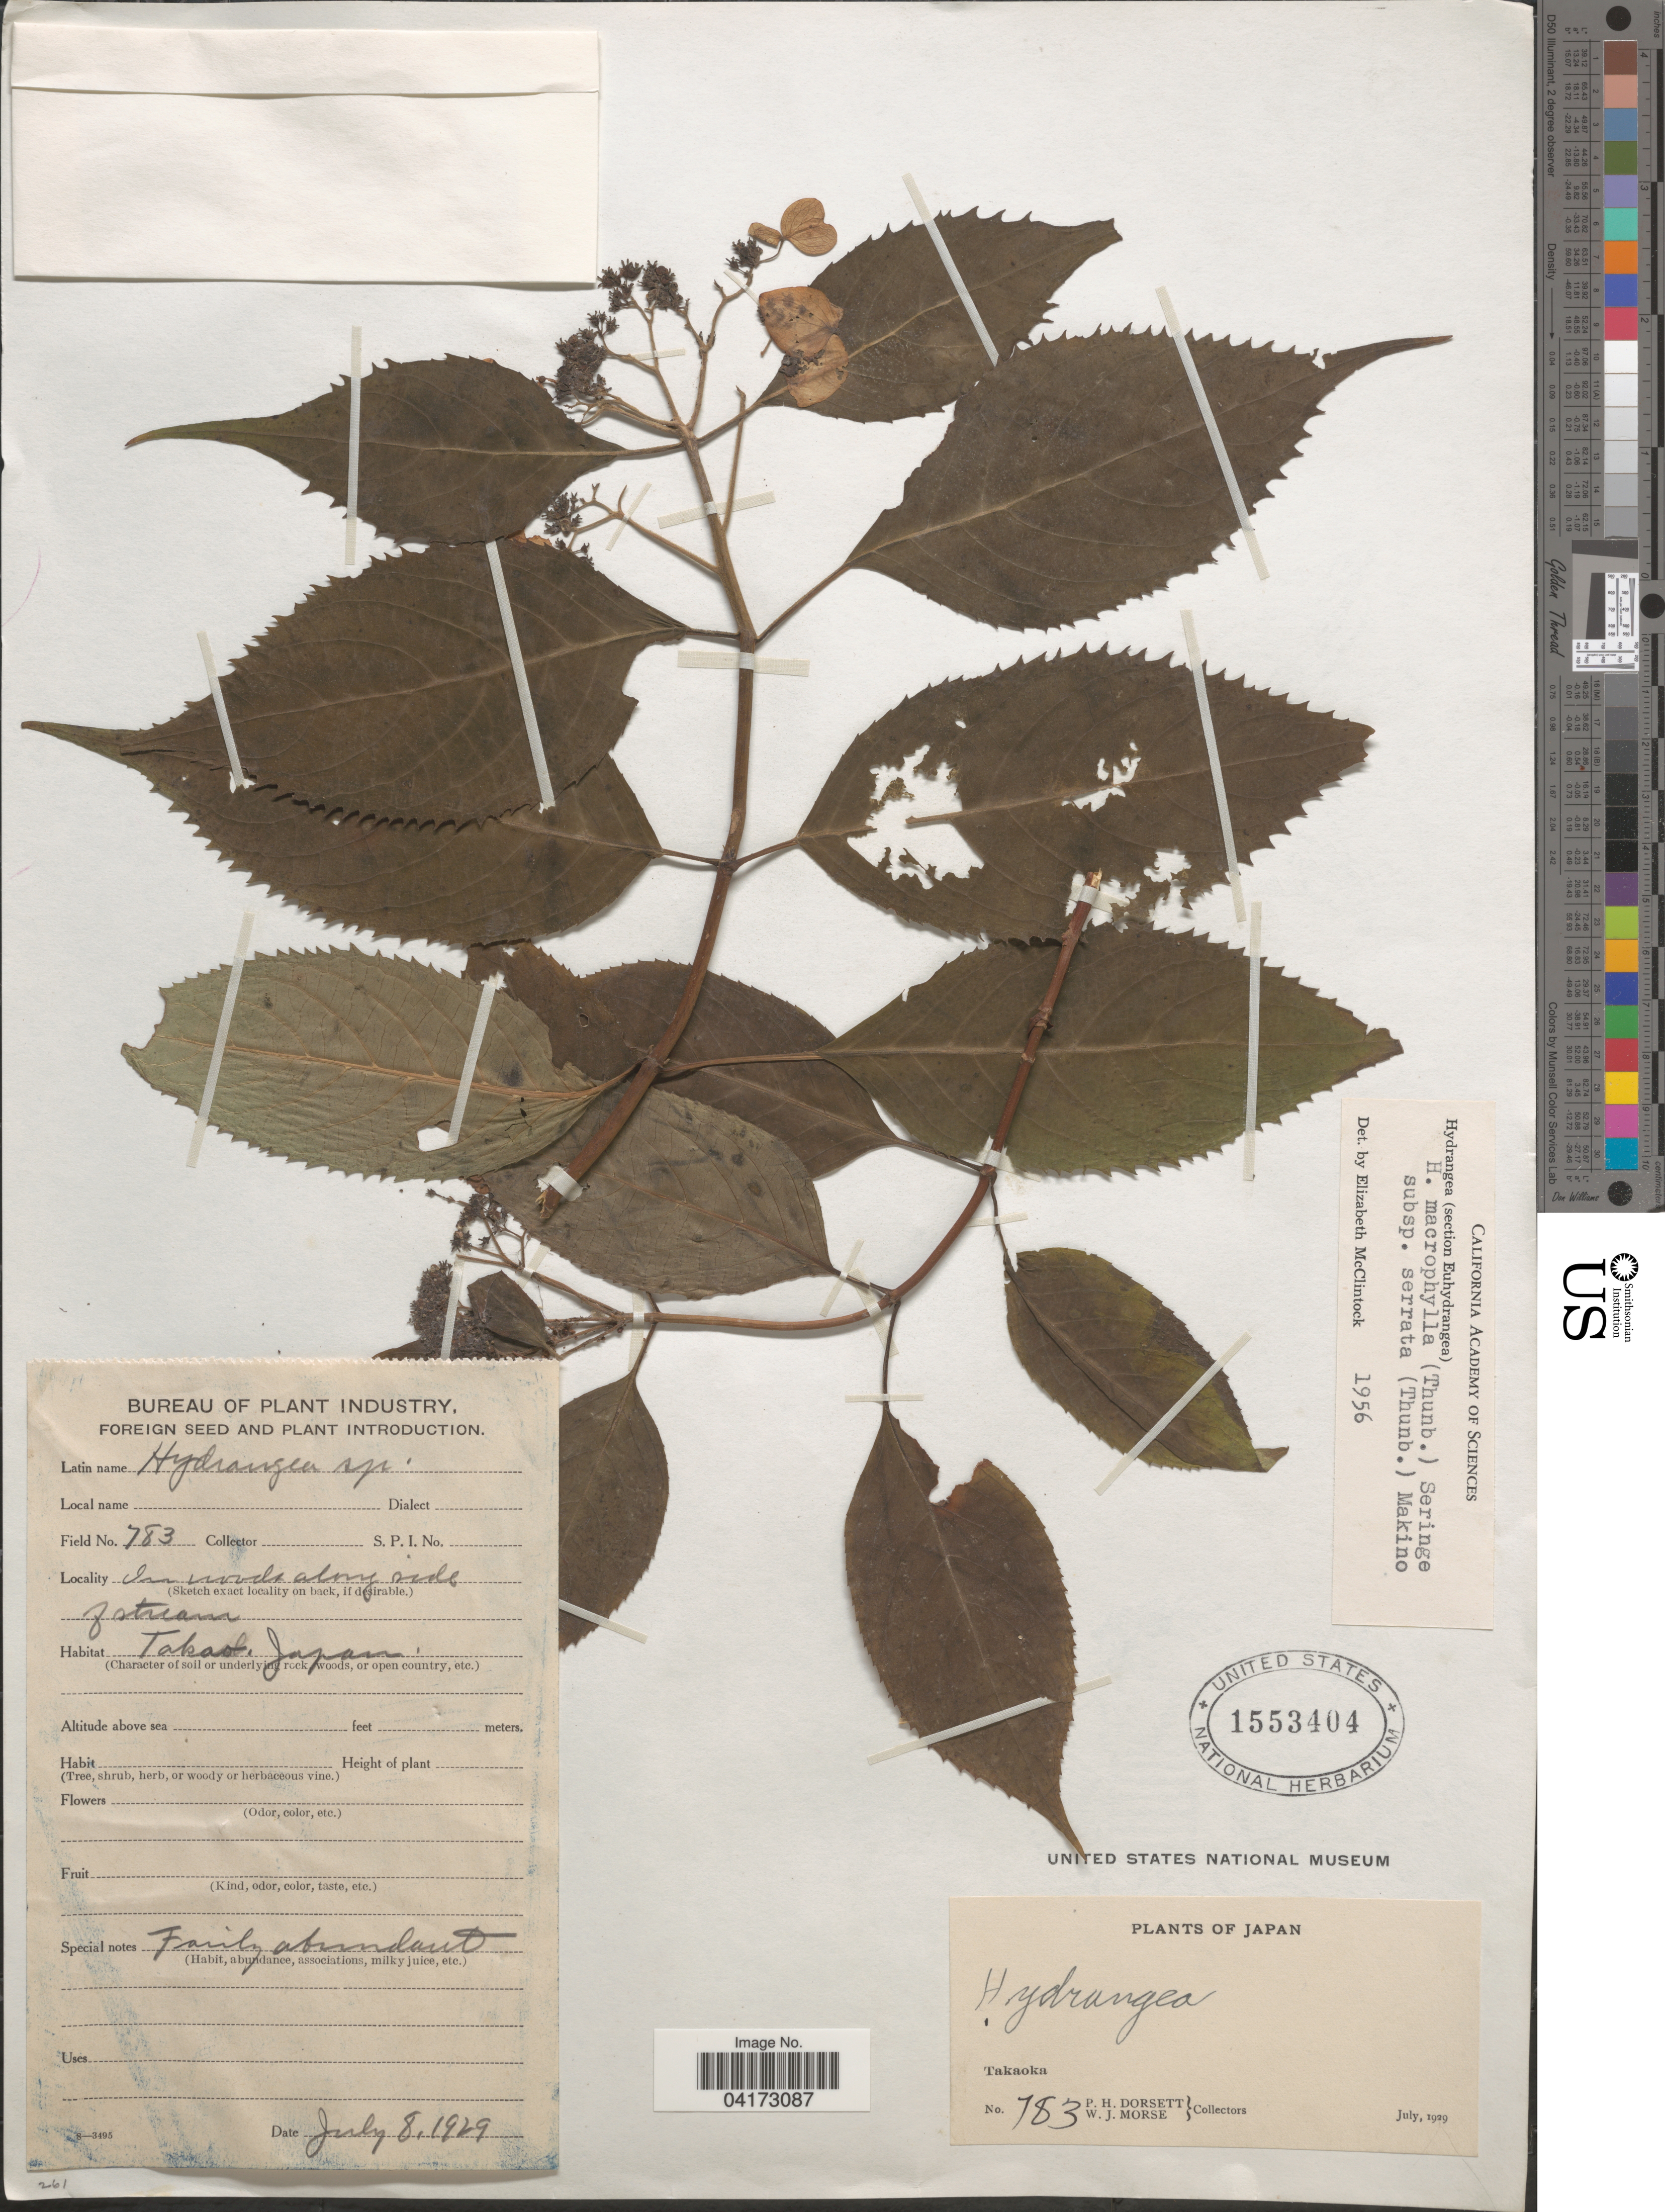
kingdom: Plantae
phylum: Tracheophyta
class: Magnoliopsida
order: Cornales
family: Hydrangeaceae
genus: Hydrangea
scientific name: Hydrangea macrophylla subsp. serrata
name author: (Thunb.) Makino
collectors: P. H. Dorsett & W. J. Morse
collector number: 783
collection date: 1929-07-08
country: Japan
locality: Along side [illegible text]. Takaoka.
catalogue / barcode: US 1553404